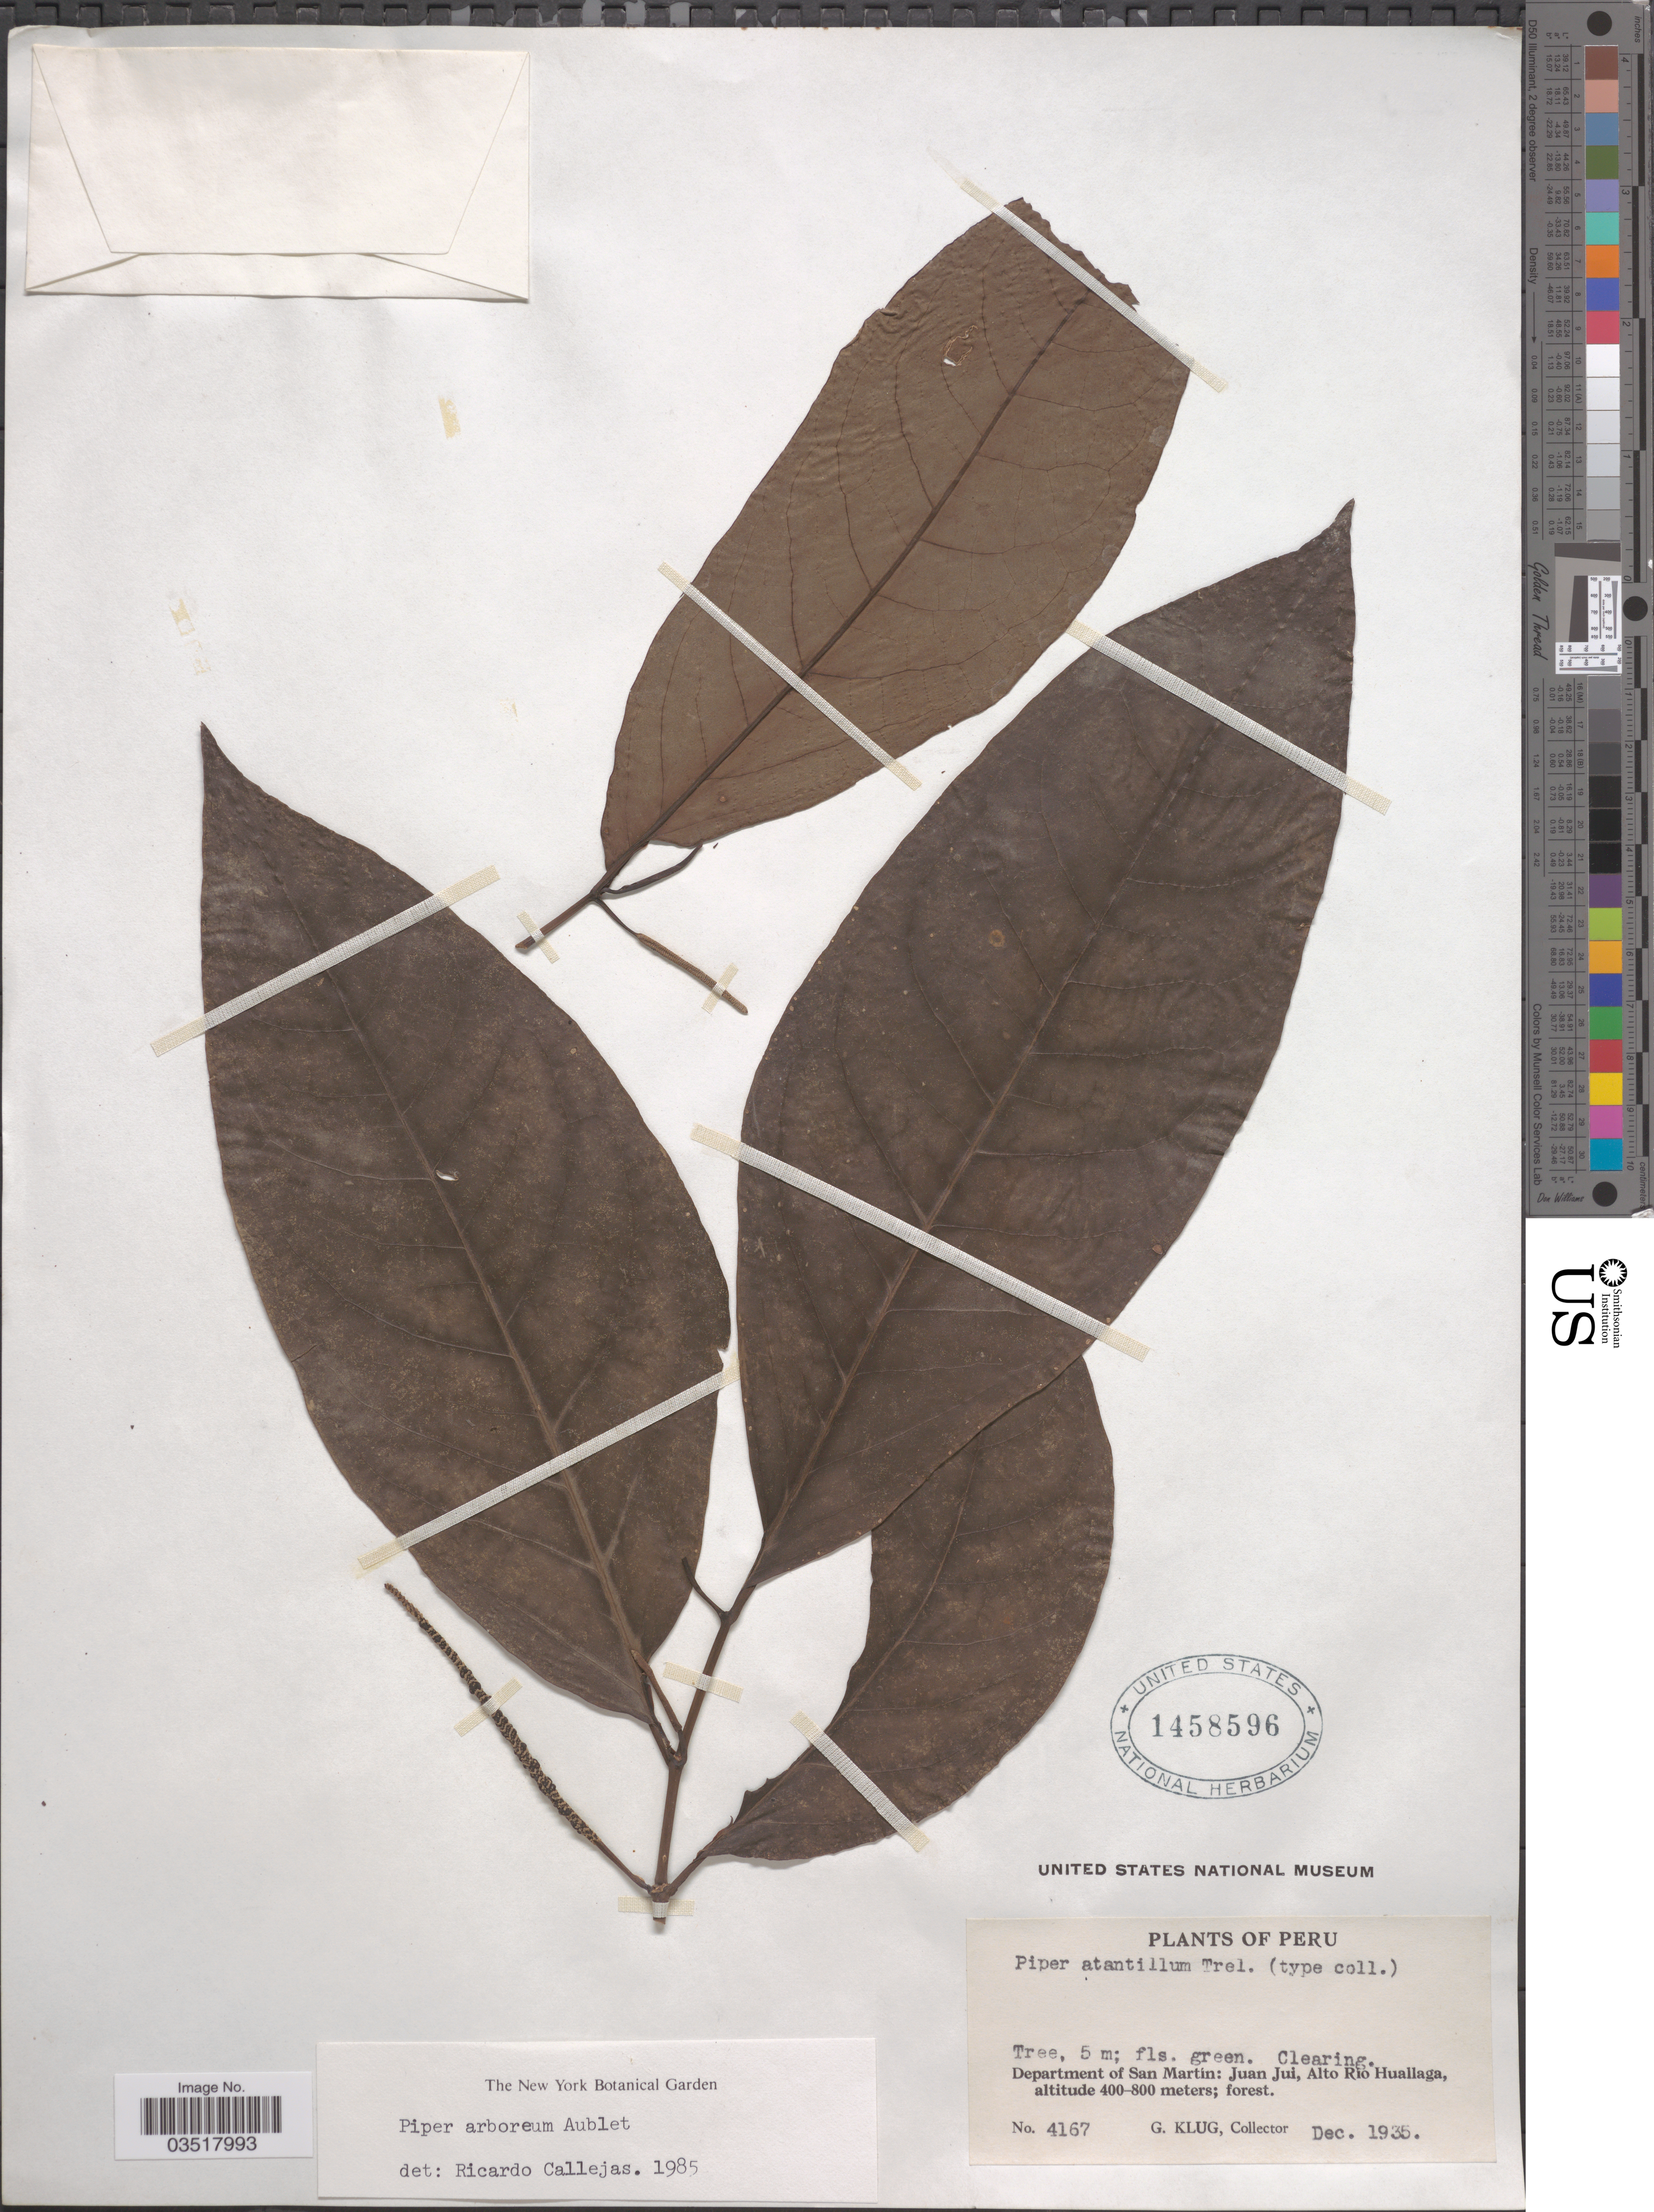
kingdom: Plantae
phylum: Tracheophyta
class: Magnoliopsida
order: Piperales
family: Piperaceae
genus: Piper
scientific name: Piper arboreum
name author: Aubl.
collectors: G. Klug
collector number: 4167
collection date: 1935-12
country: Peru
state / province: San Martín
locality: Department of San Martín: Juan Jui, Alto Rio Huallaga.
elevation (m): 400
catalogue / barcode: US 1458596